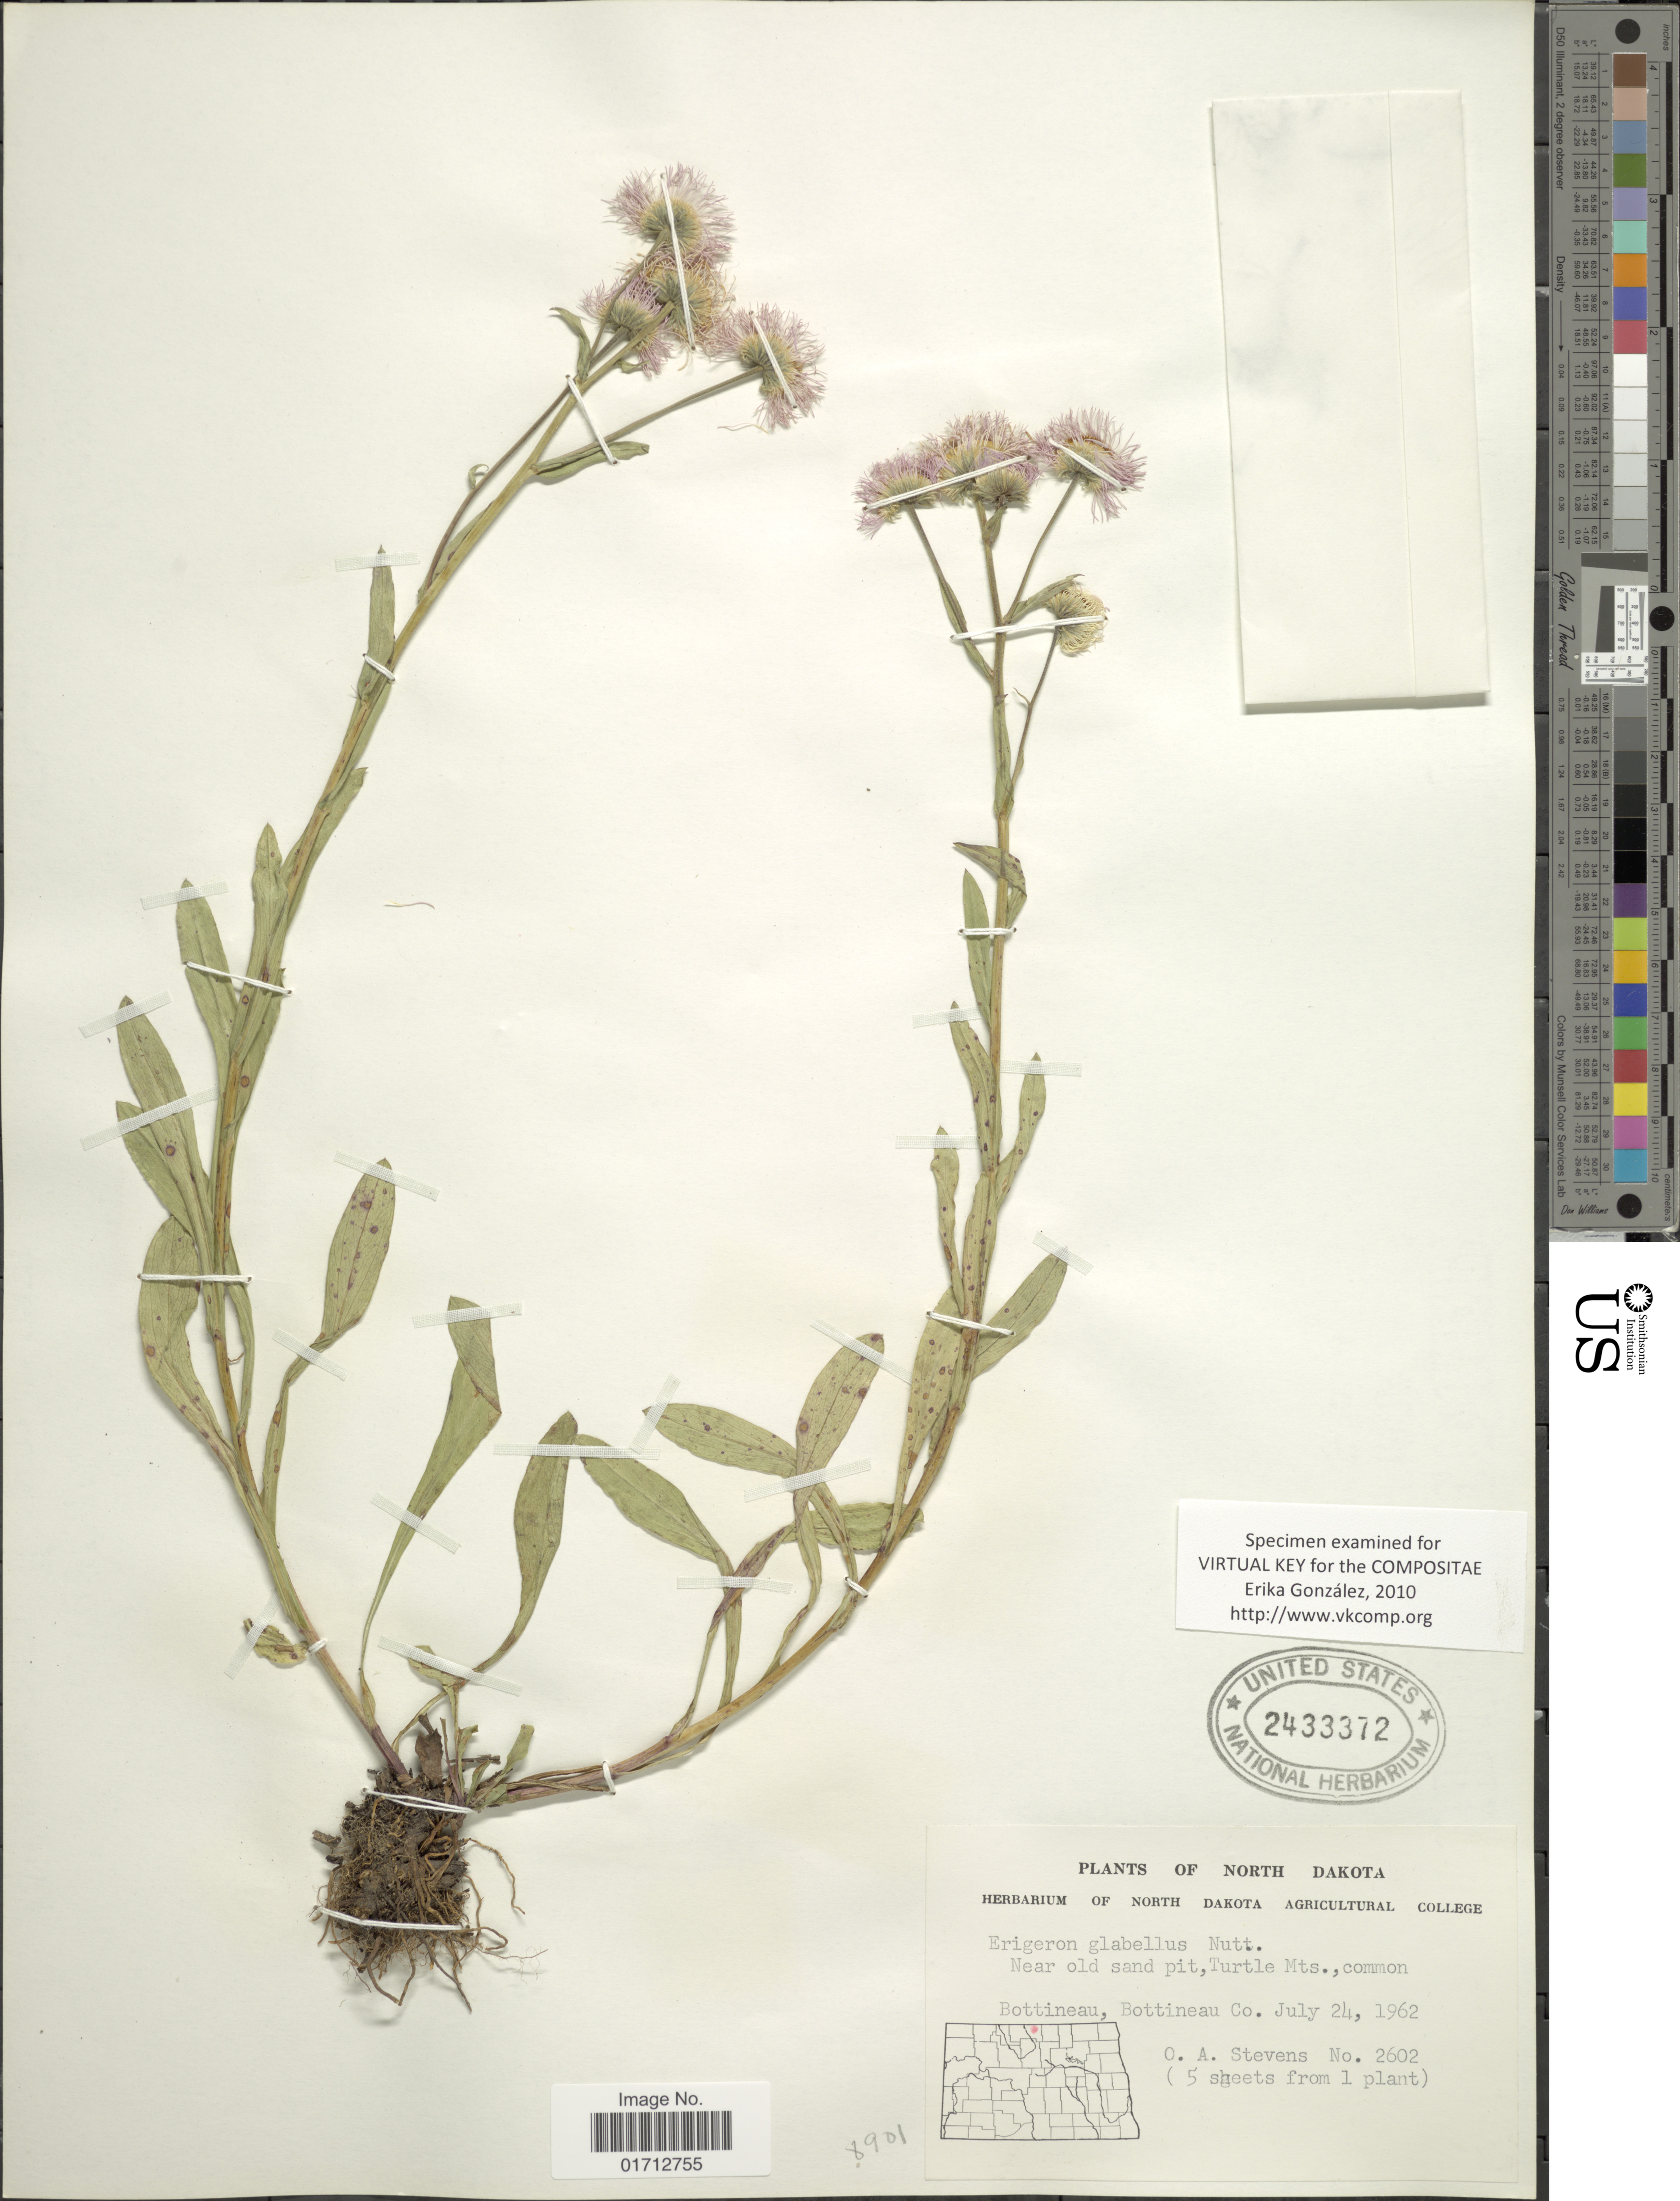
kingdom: Plantae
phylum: Tracheophyta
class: Magnoliopsida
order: Asterales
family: Asteraceae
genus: Erigeron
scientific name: Erigeron glabellus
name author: Nutt.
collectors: O. A. Stevens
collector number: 1962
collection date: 1962-07-24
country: United States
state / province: North Dakota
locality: Near old sand pit, Turtle Mts, Bottineau, Bottineau Co.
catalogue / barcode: US 2433372